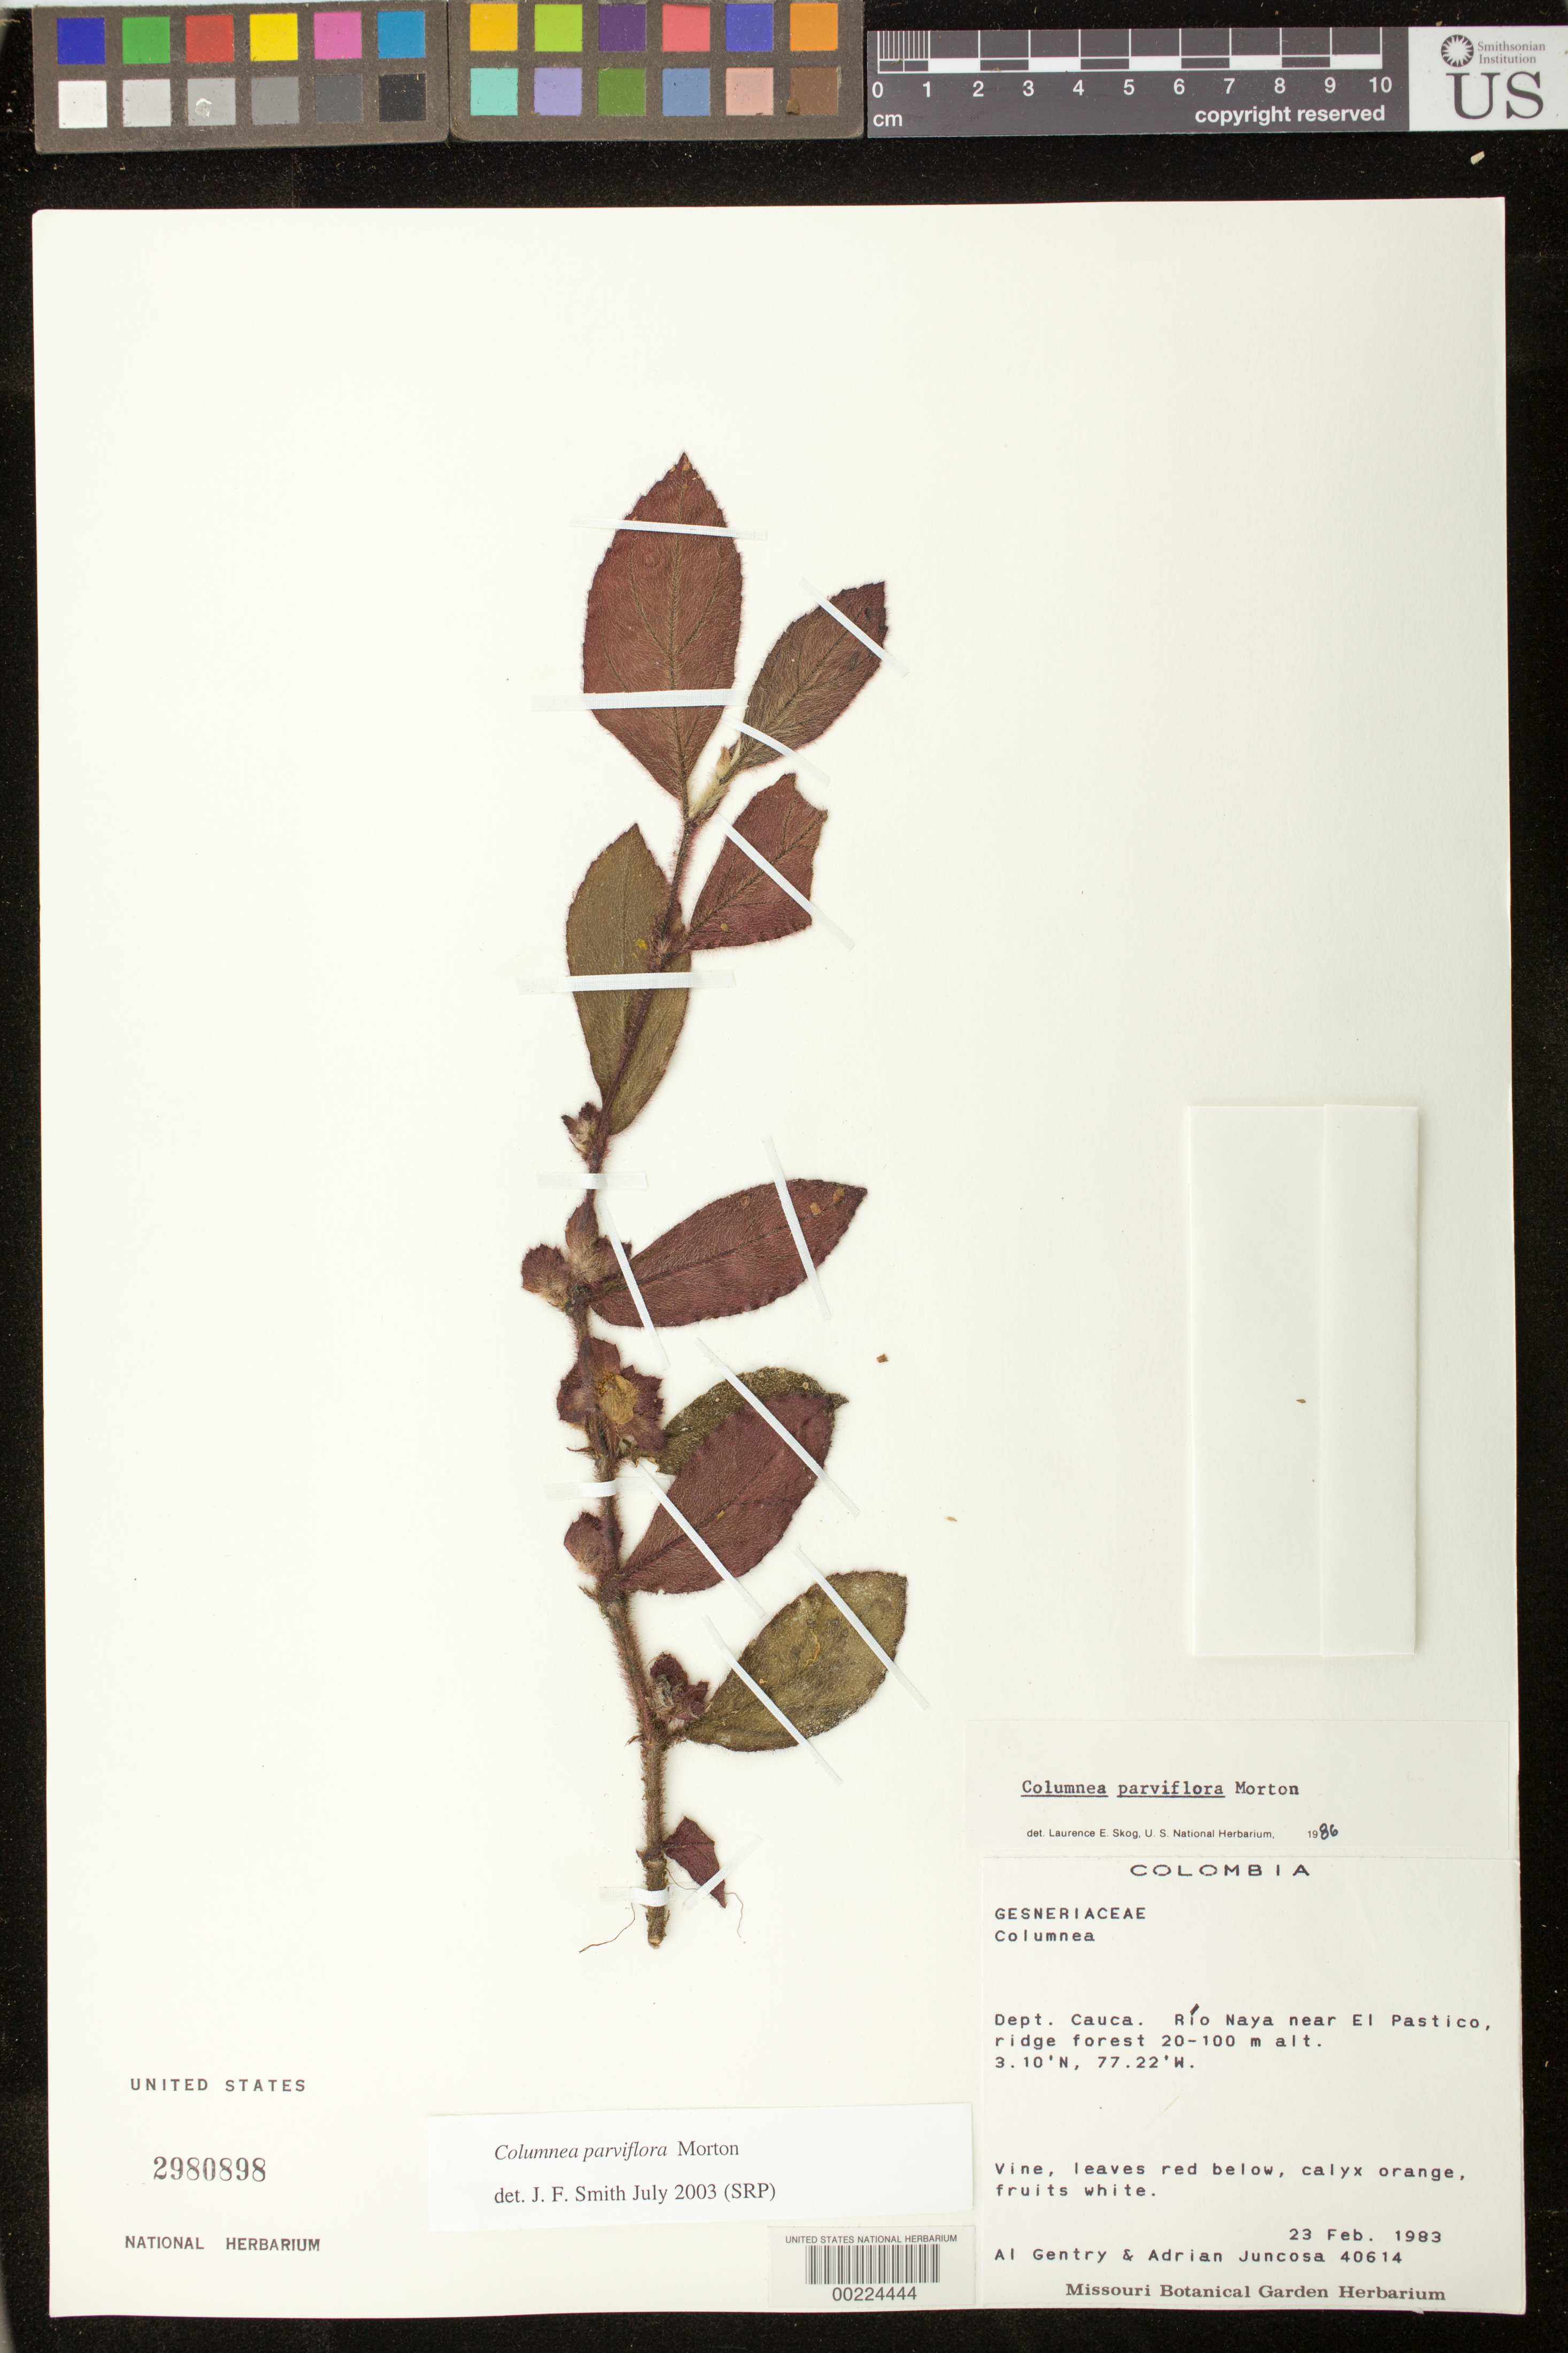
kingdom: Plantae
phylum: Tracheophyta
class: Magnoliopsida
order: Lamiales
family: Gesneriaceae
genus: Columnea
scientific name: Columnea herthae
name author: Mansf.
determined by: Clark, J. L.; Skog, Laurence E.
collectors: A. H. Gentry & A. Juncosa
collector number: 40614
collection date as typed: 23 Feb 1983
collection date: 1983-02-23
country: Colombia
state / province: Cauca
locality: Rio Naya near El Pastico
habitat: Ridge forest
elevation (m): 20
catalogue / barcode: US 2980898